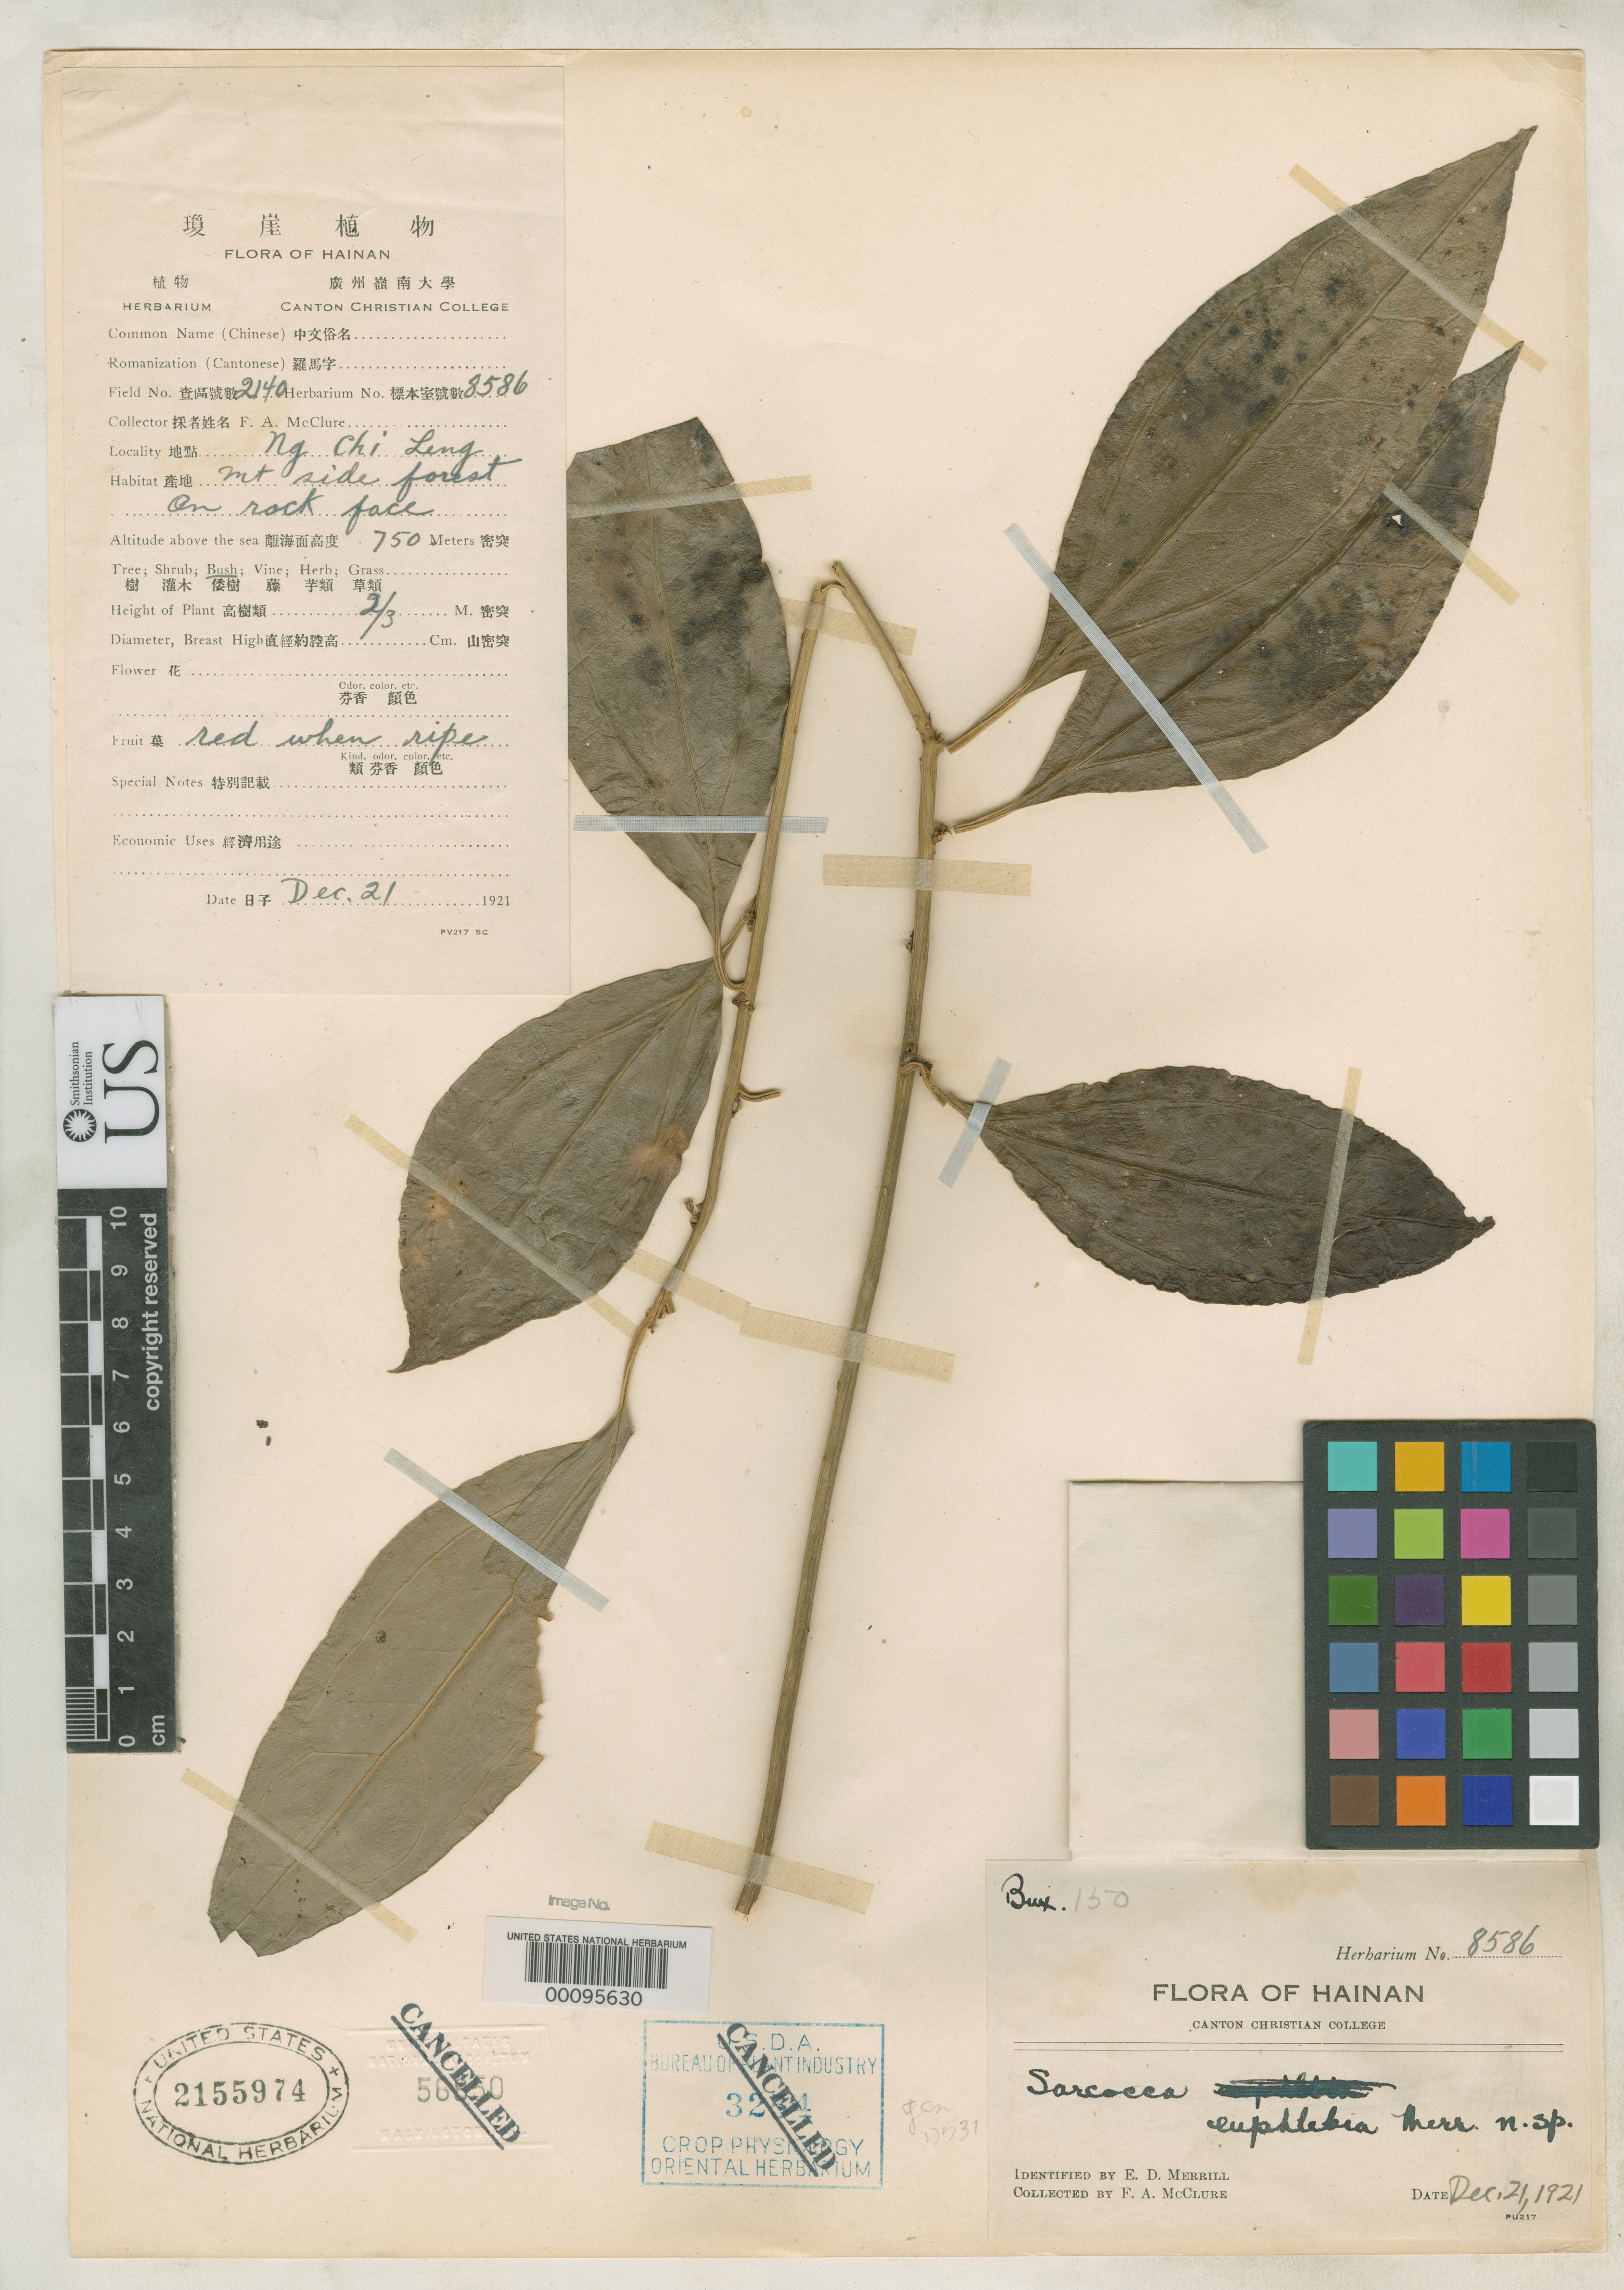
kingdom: Plantae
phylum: Tracheophyta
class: Magnoliopsida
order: Buxales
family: Buxaceae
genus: Sarcococca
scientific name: Sarcococca euphlebia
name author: Merr.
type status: Isotype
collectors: F. A. McClure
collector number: C.C.C. 8586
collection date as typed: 21 Dec 1921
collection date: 1921-12-21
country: China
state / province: Hainan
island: Hainan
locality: Ng Chi Leng.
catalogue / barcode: US 2155974